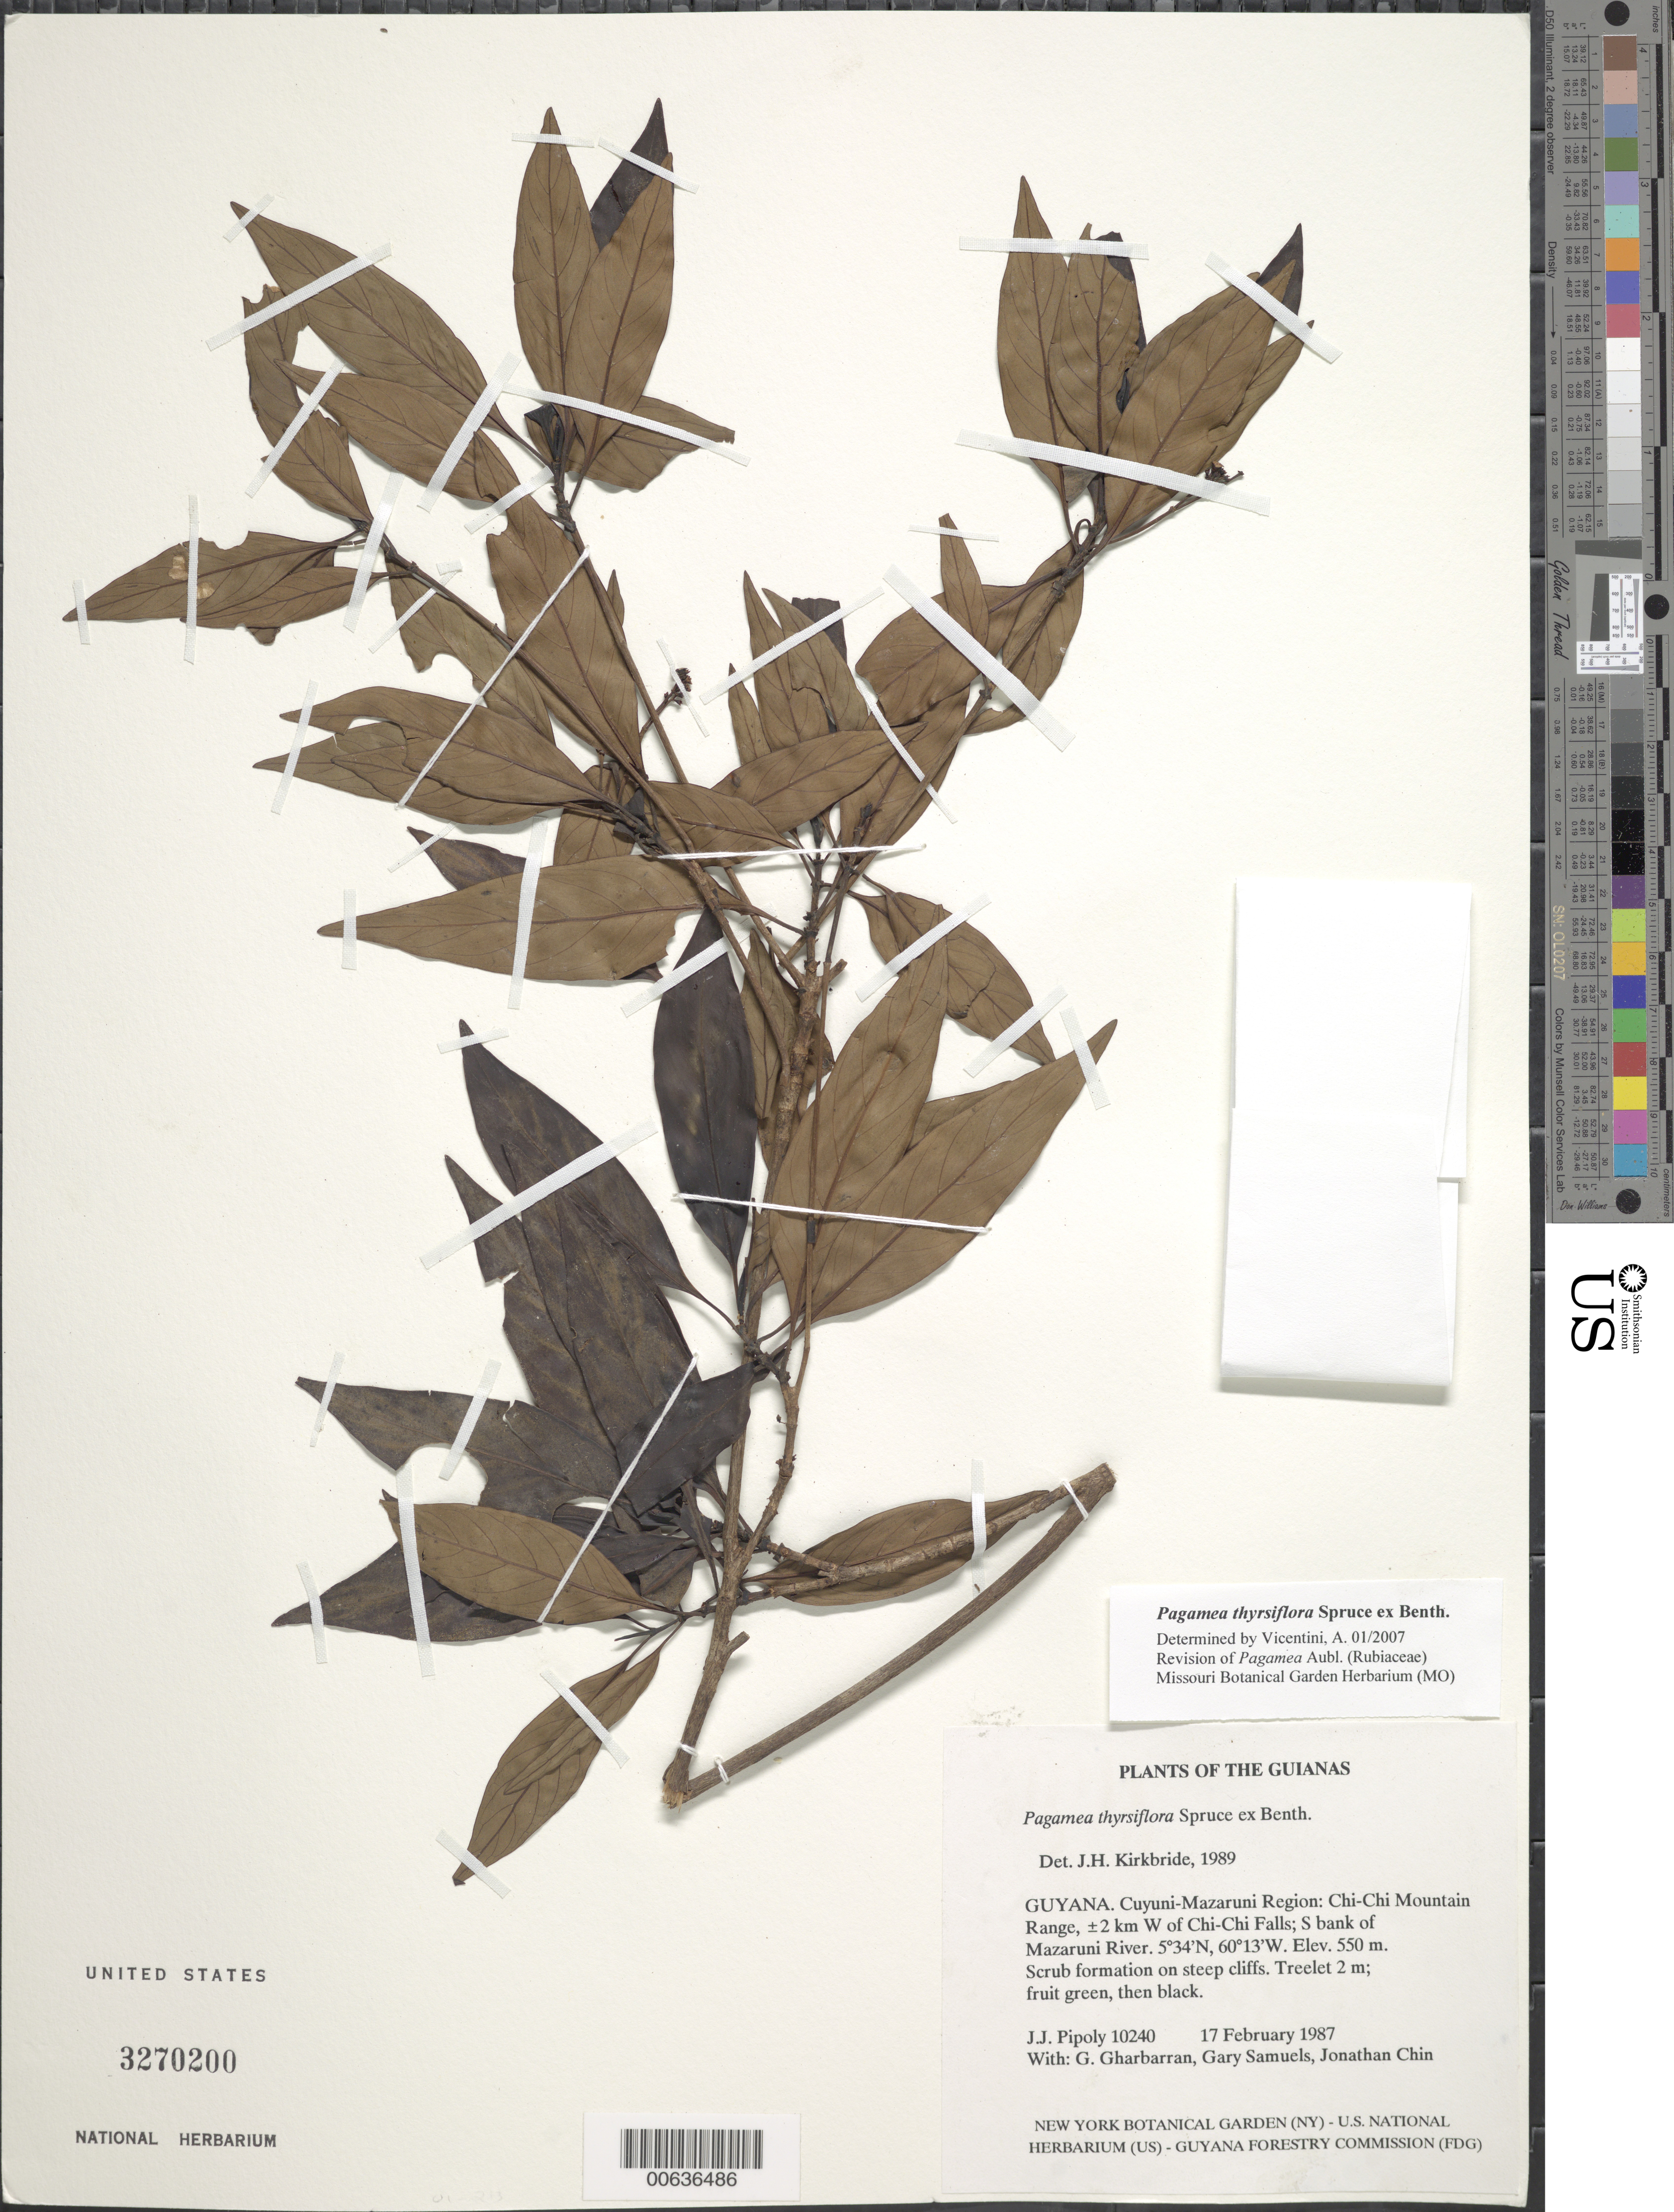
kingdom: Plantae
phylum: Tracheophyta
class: Magnoliopsida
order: Gentianales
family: Rubiaceae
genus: Pagamea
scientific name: Pagamea thyrsiflora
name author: Spruce ex Benth.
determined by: Kirkbride, J. H.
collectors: J. J. Pipoly, G. Gharbarran, G. Samuels & J. Chin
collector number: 10240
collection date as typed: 17 February 1987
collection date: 1987-02-17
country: Guyana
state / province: Cuyuni-Mazaruni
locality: Chi-Chi Mountain Range, ±2 km W of Chi-Chi Falls; S bank of Mazaruni River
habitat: Scrub formation on steep cliffs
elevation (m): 550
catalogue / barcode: US 3270200